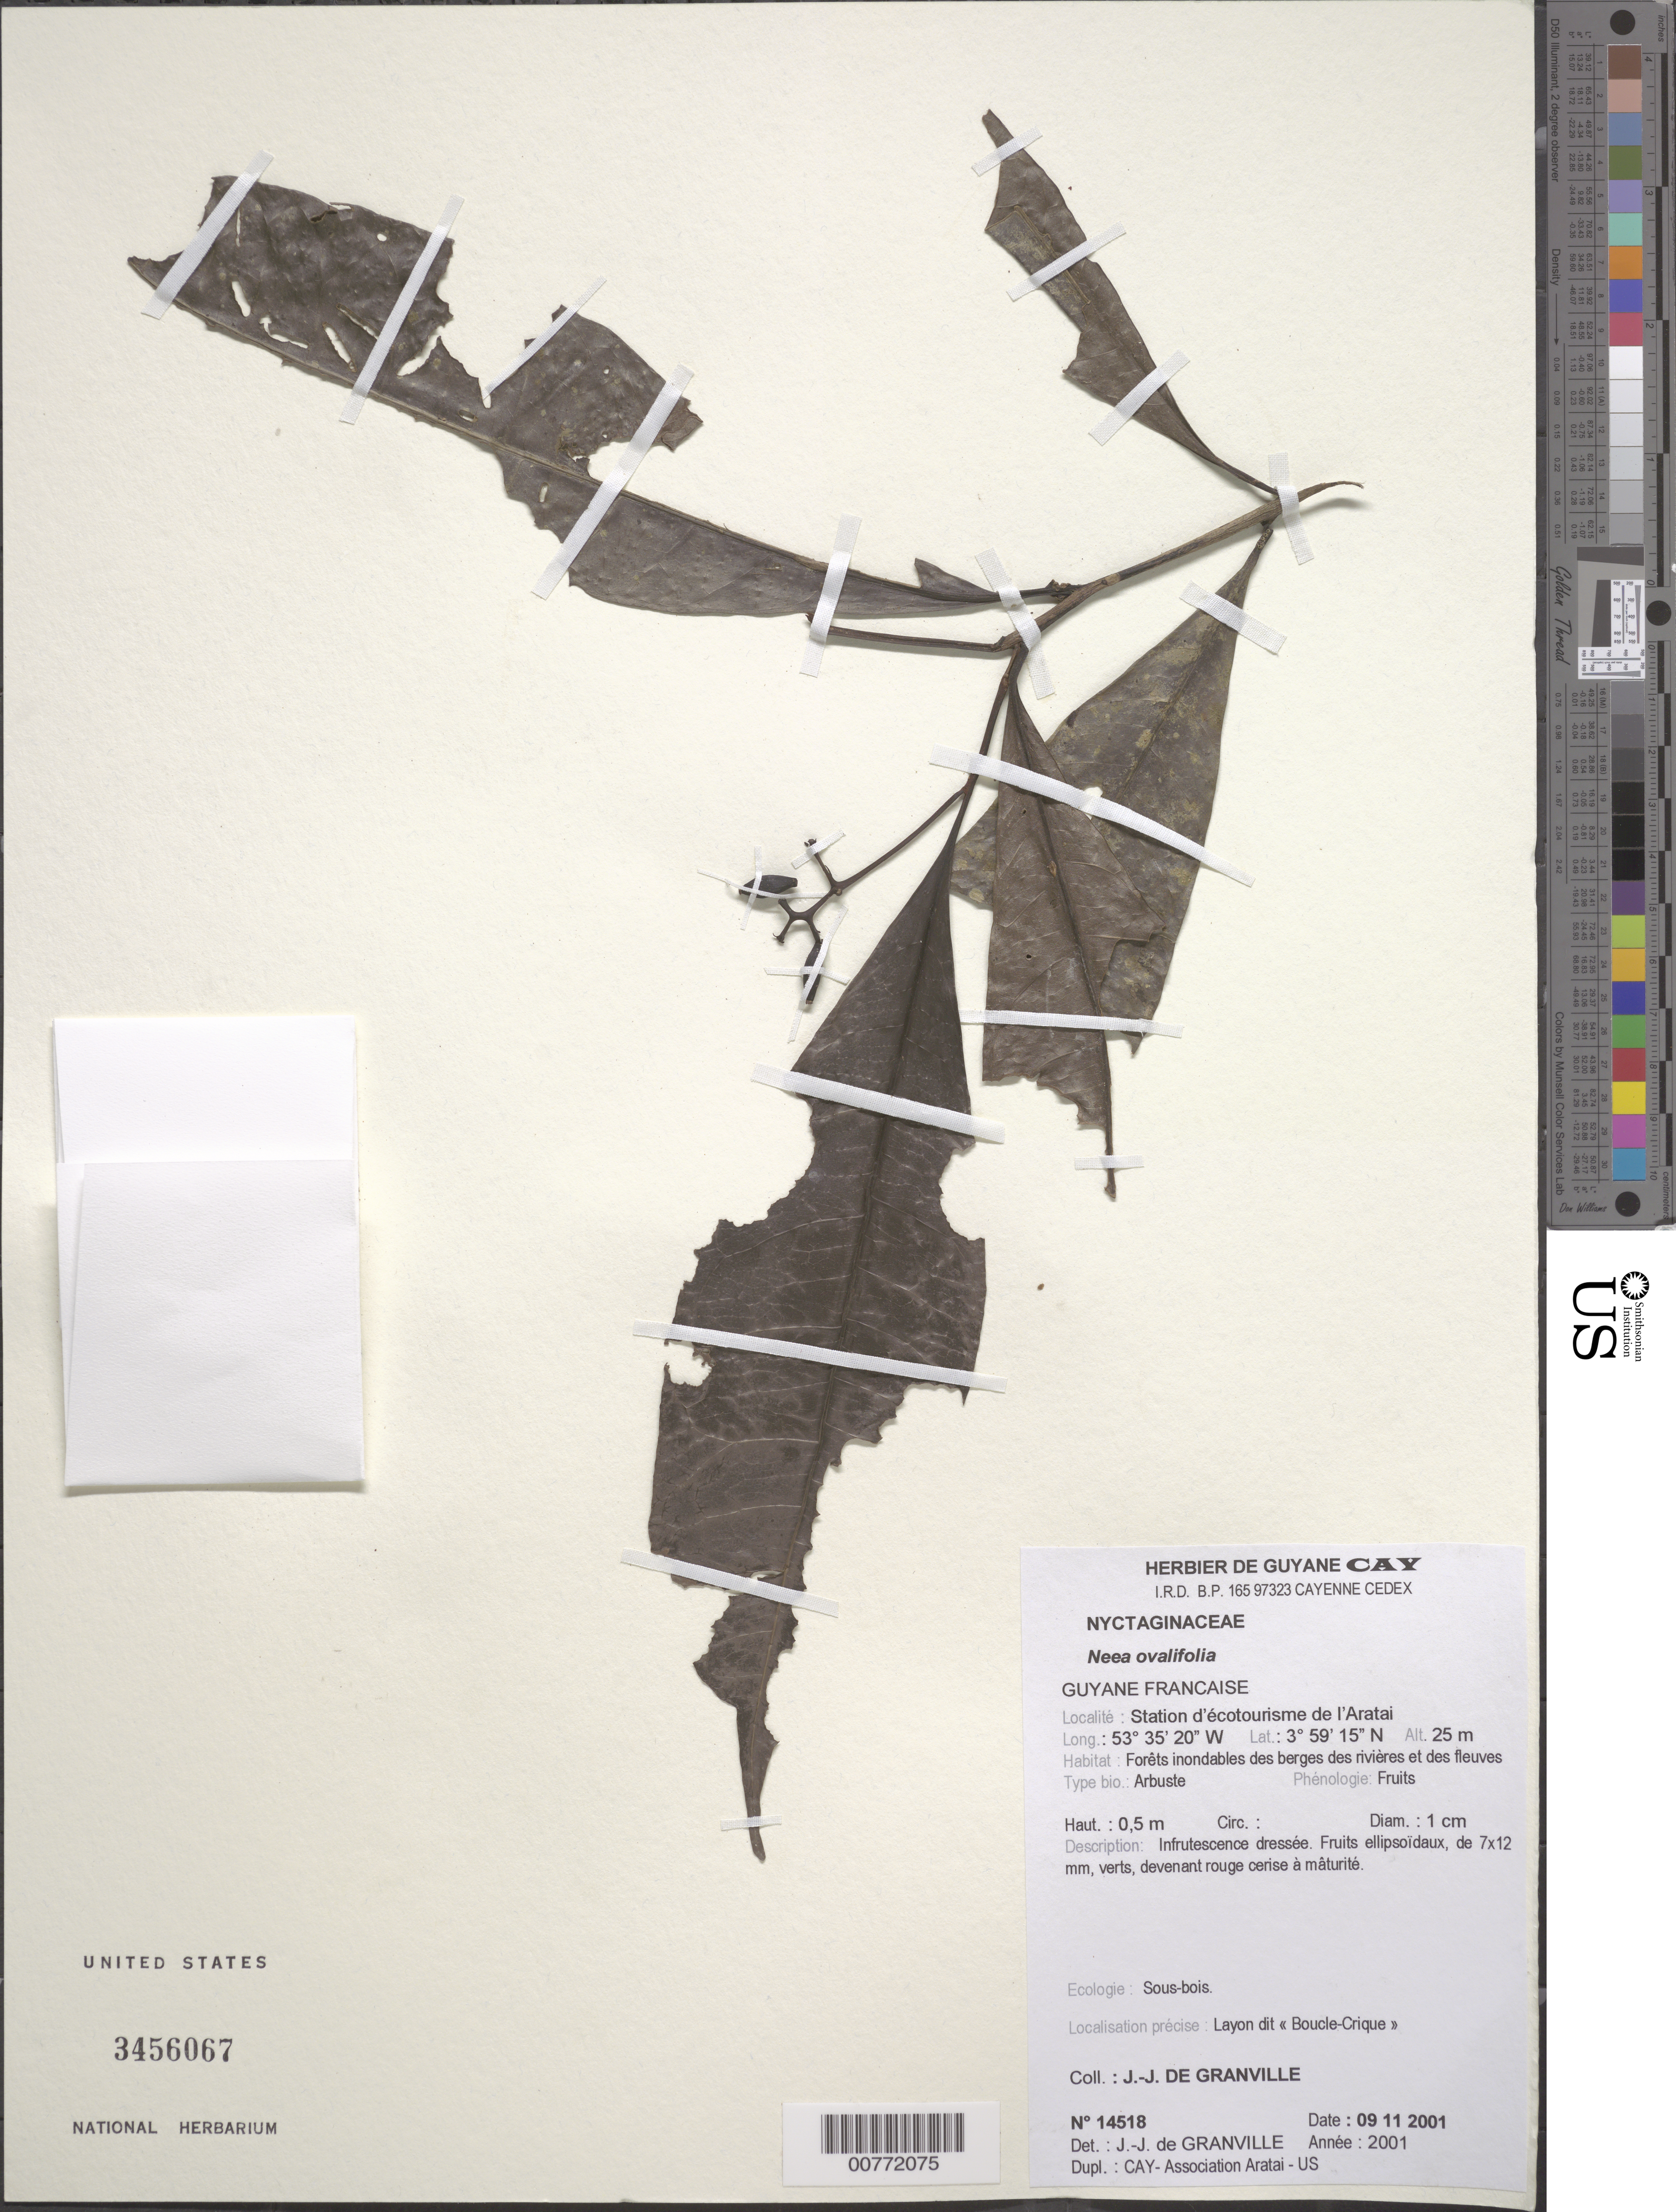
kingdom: Plantae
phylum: Tracheophyta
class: Magnoliopsida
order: Caryophyllales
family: Nyctaginaceae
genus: Neea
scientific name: Neea ovalifolia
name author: Spruce ex J.A. Schmidt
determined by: Granville, J. J. de, (CAY), Institut de Recherche pour le Developpement (IRD) (FRENCH GUIANA)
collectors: J.-J. de Granville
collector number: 14518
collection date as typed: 9-Nov-01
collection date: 2001-11-09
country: French Guiana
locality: Station d'écotourisme de l'Aratai; Layon dit "Boucle-Crique"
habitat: Forêts inondables des berges des rivières et des fleuves; sous bois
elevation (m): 25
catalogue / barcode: US 3456067